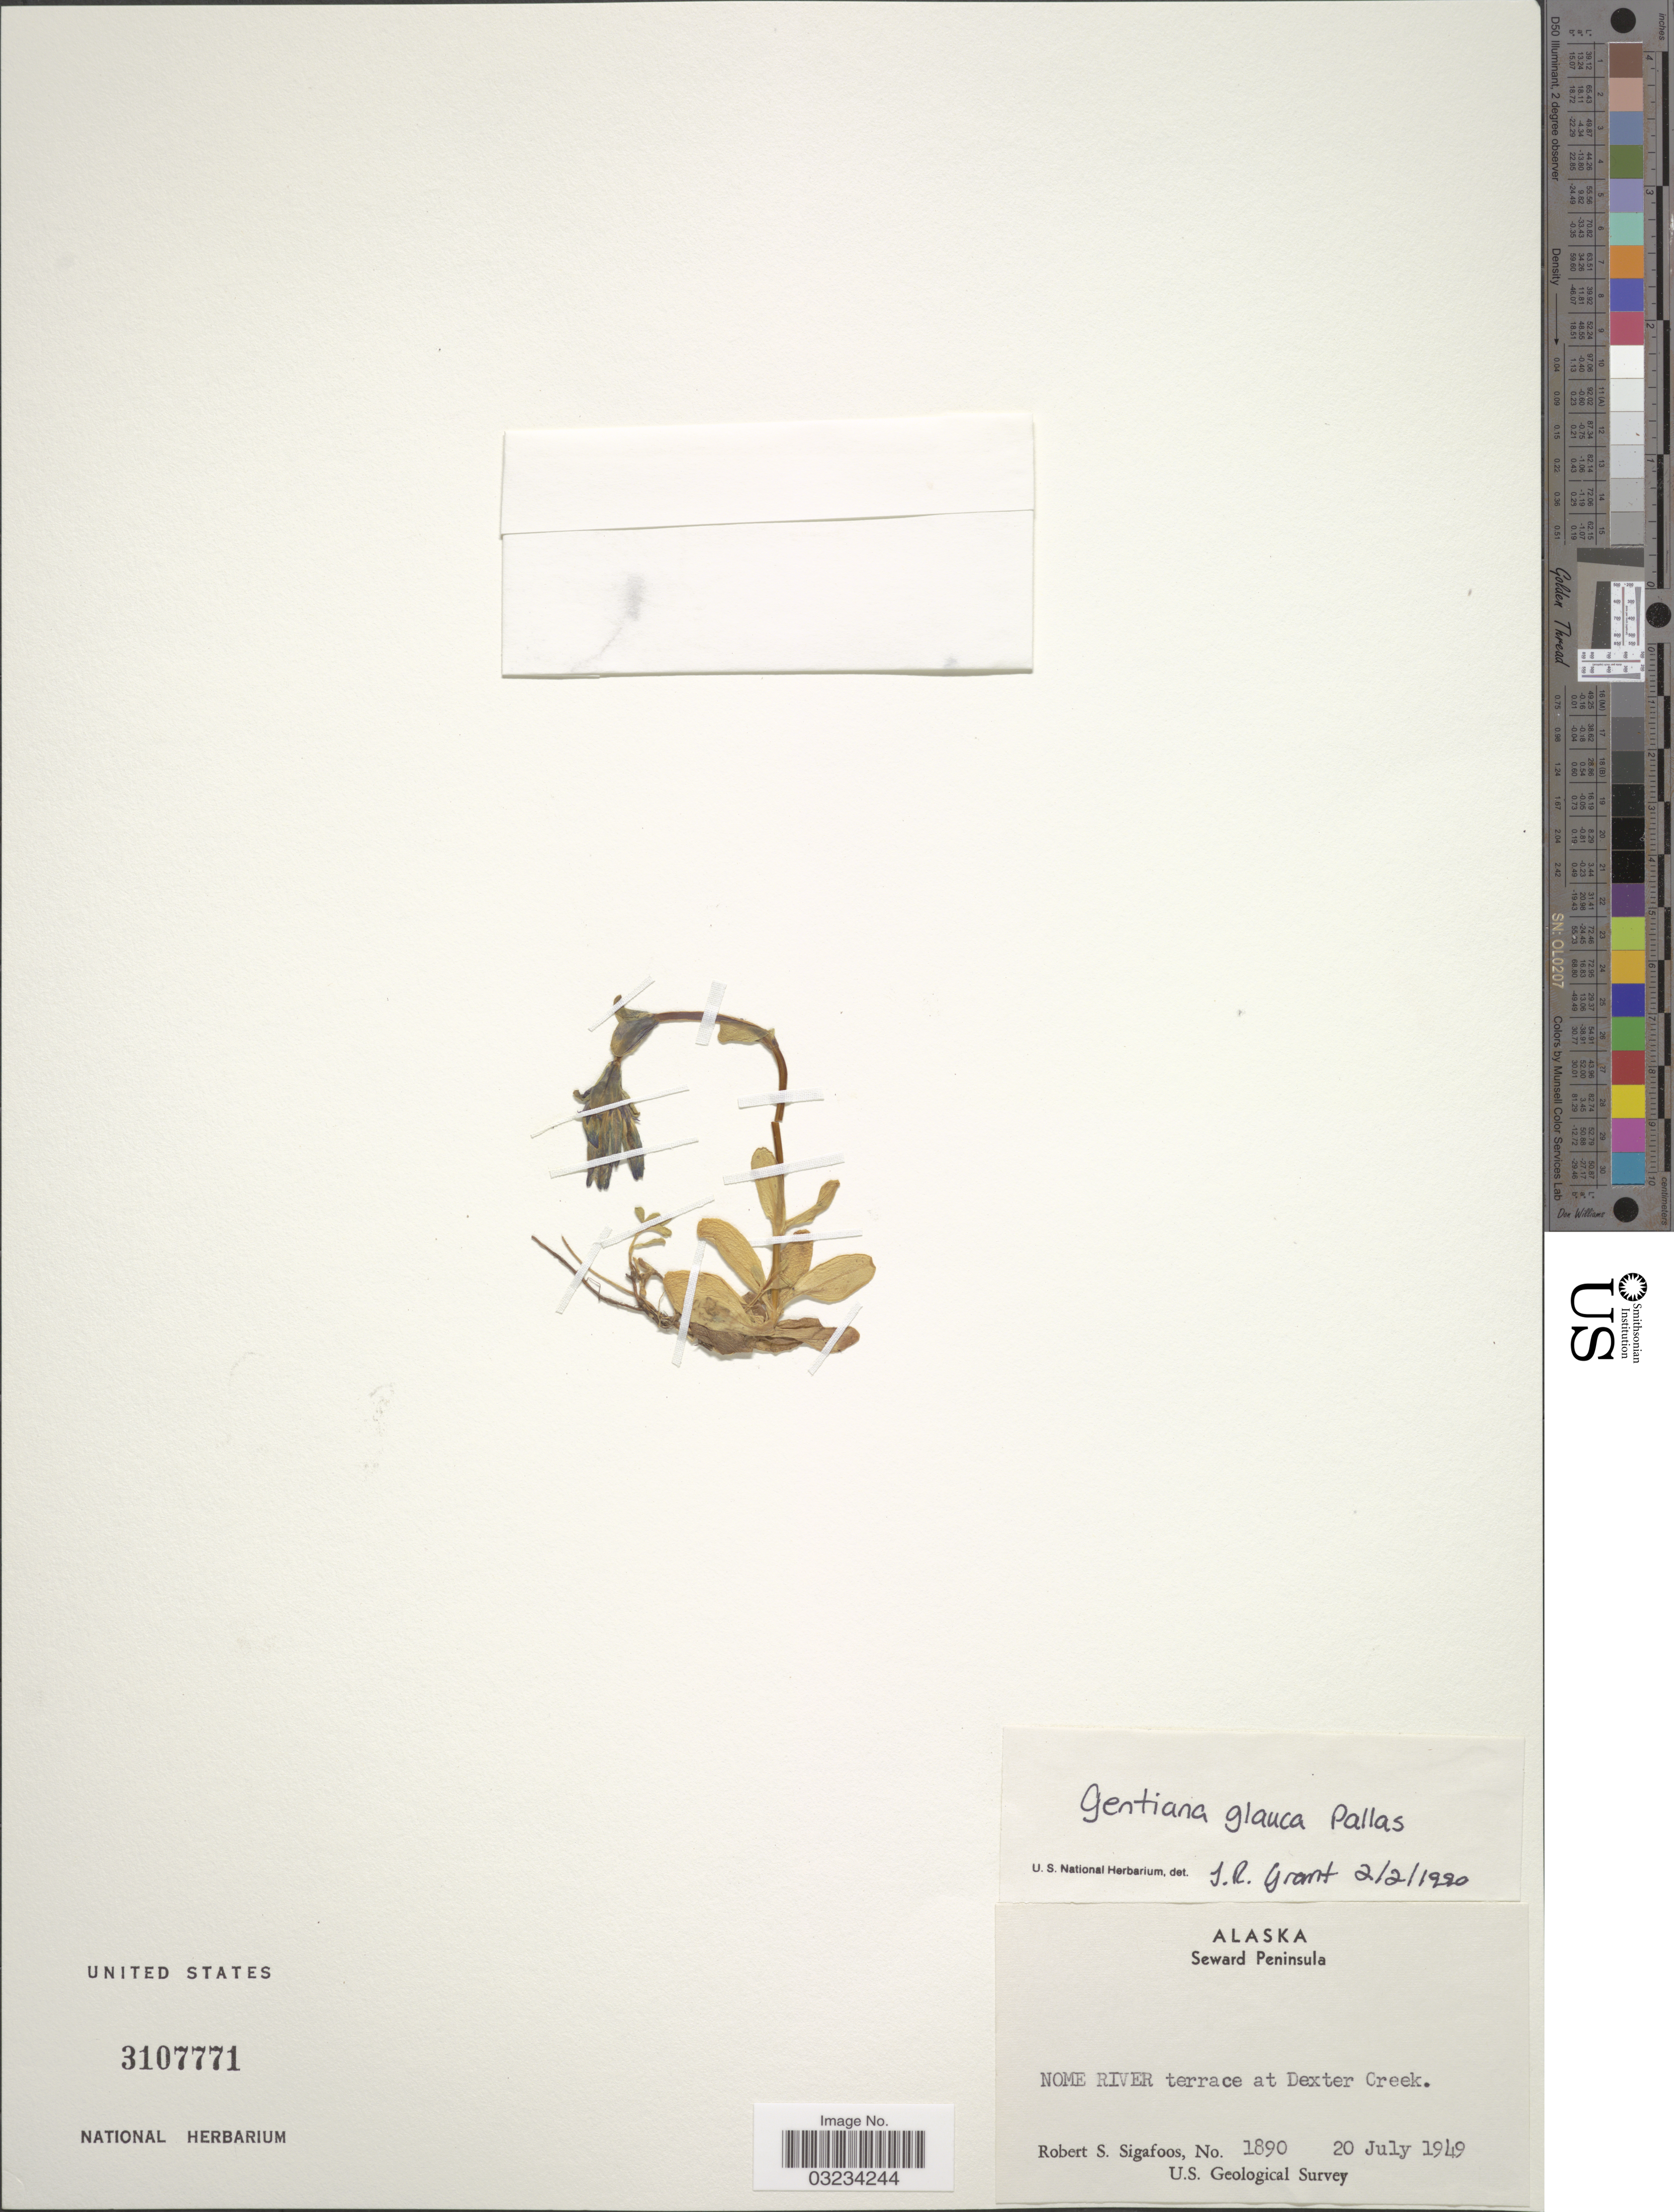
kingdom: Plantae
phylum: Tracheophyta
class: Magnoliopsida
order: Gentianales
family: Gentianaceae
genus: Gentiana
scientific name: Gentiana glauca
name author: Pall.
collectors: R. Sigafoos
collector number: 1890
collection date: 1949-07-20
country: United States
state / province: Alaska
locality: Seward Peninsula, Nome River terrace at Dexter Creek.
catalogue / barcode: US 3107771